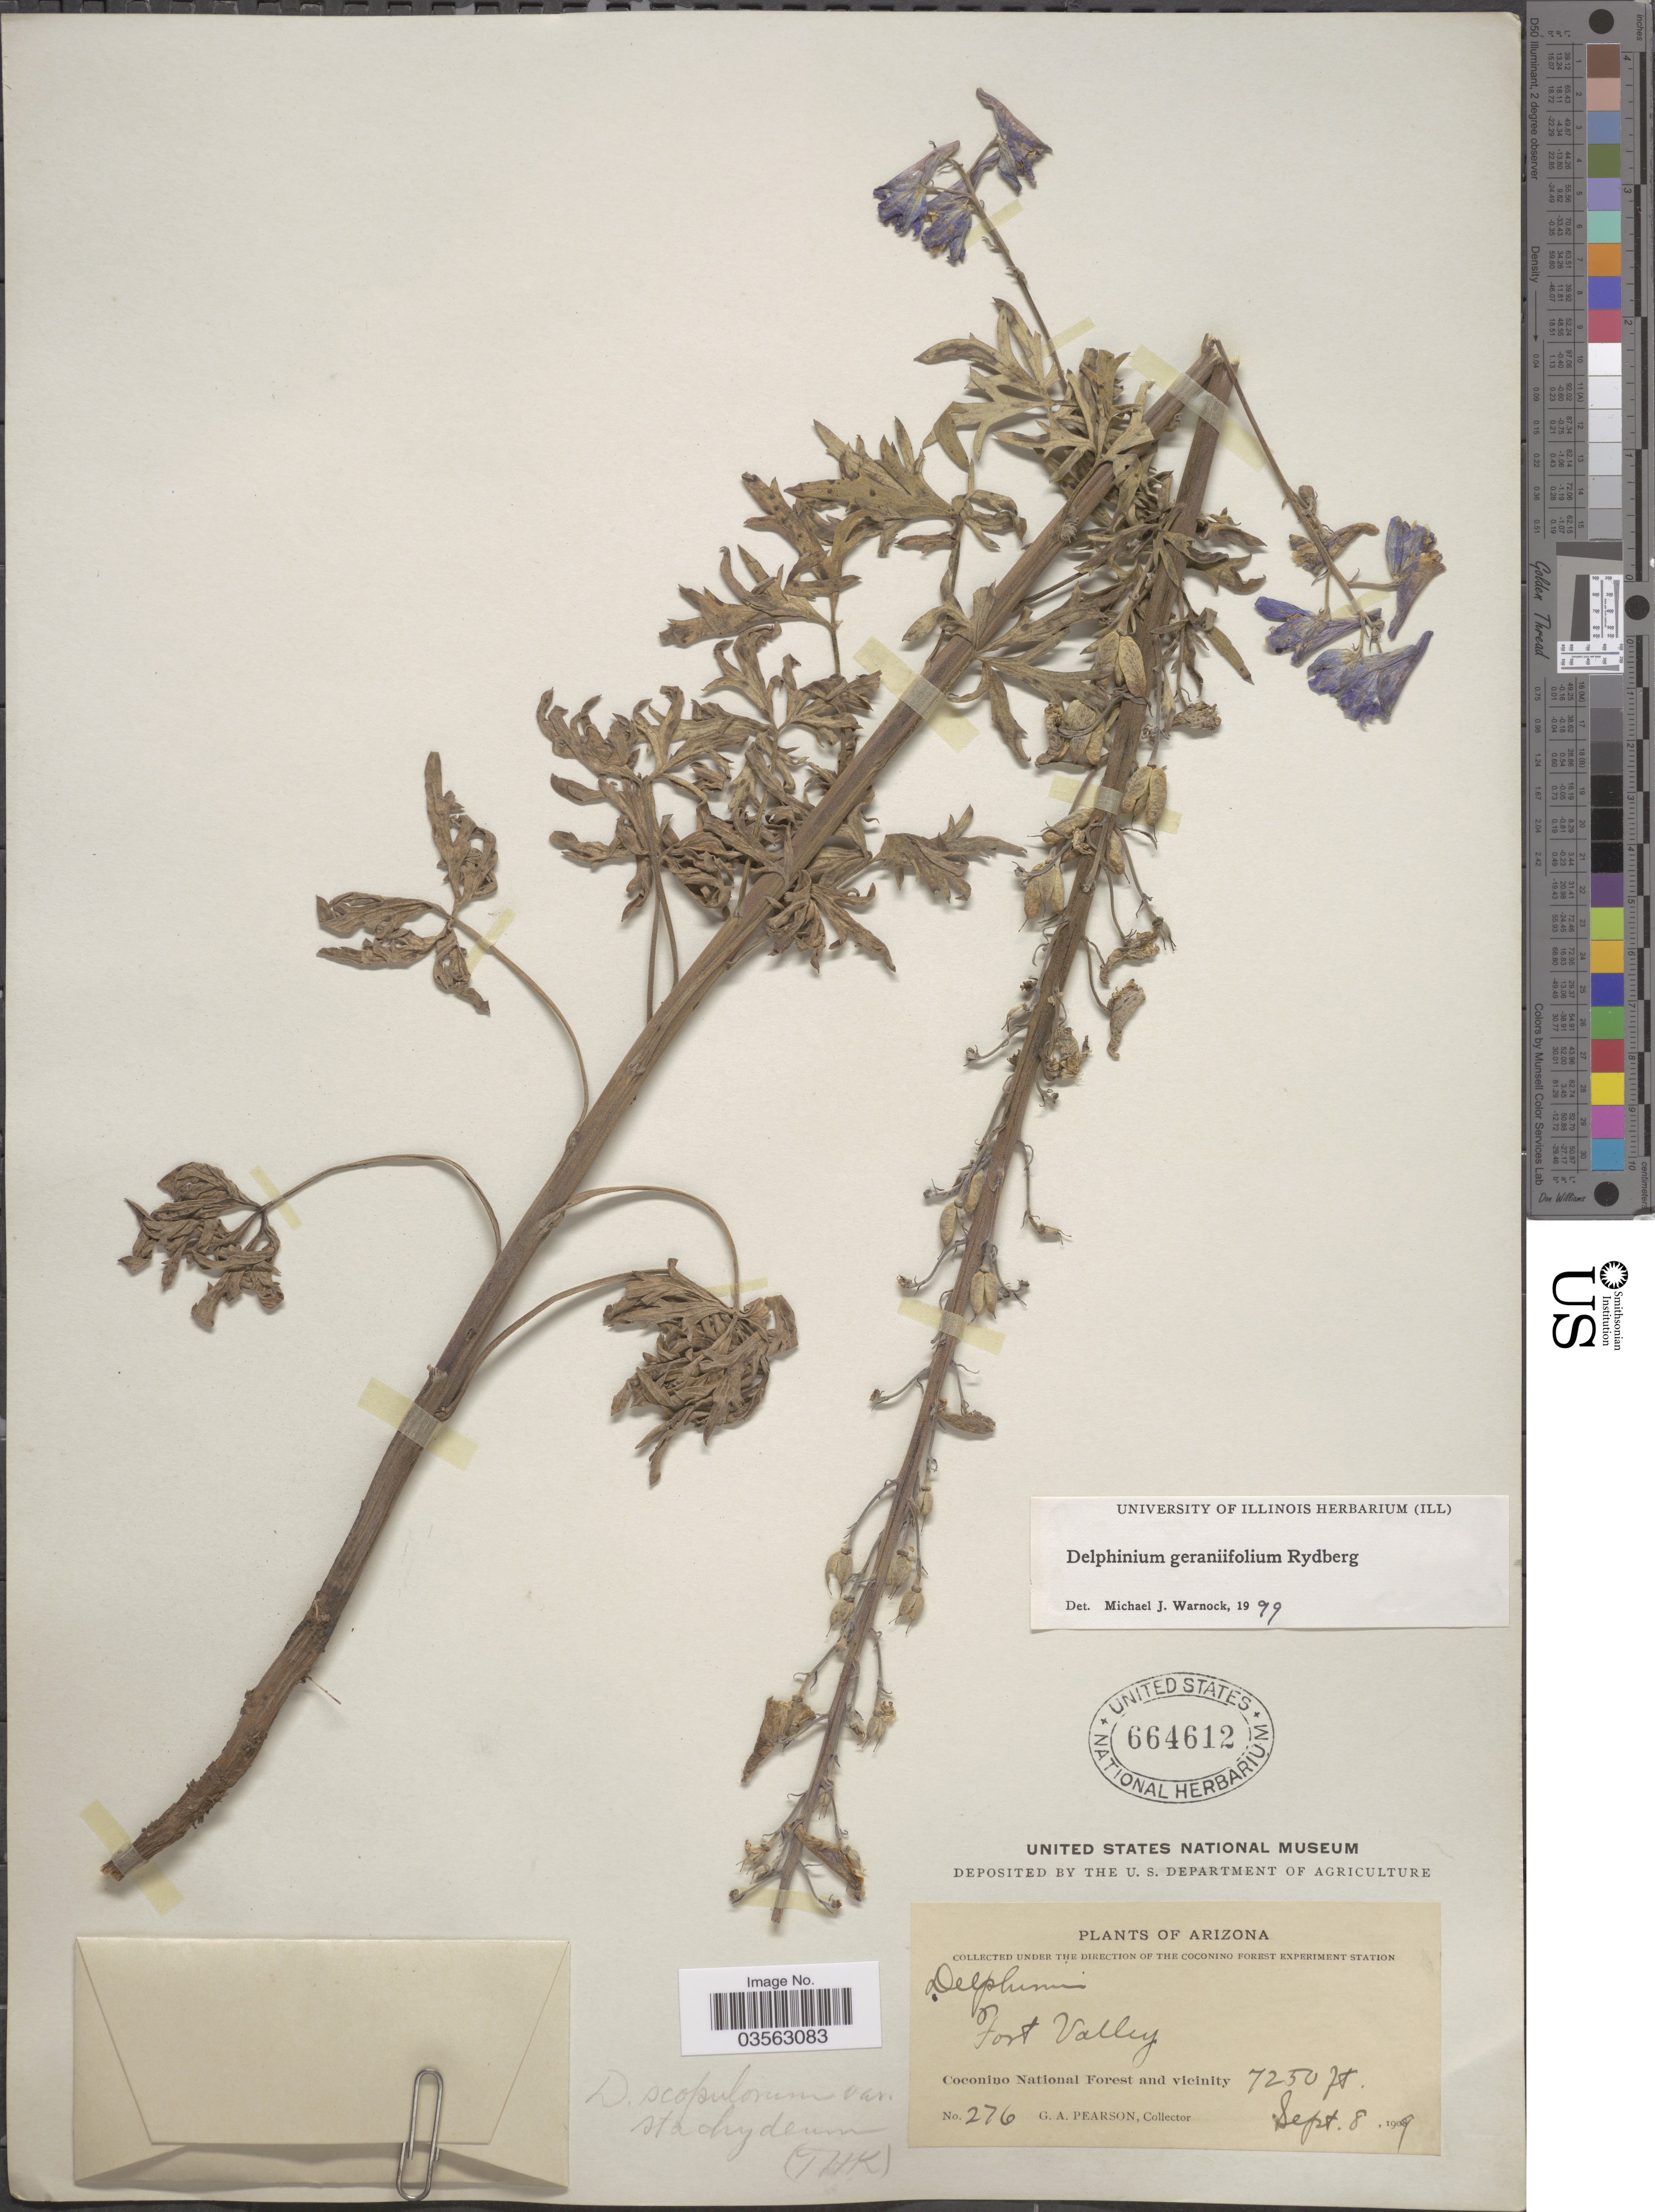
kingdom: Plantae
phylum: Tracheophyta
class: Magnoliopsida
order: Ranunculales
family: Ranunculaceae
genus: Delphinium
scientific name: Delphinium geraniifolium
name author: Rydb.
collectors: G. Pearson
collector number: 276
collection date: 1909-09-08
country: United States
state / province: Arizona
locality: Fort Valley, Coconino National Forest and vicinity.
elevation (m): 2210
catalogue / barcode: US 664612